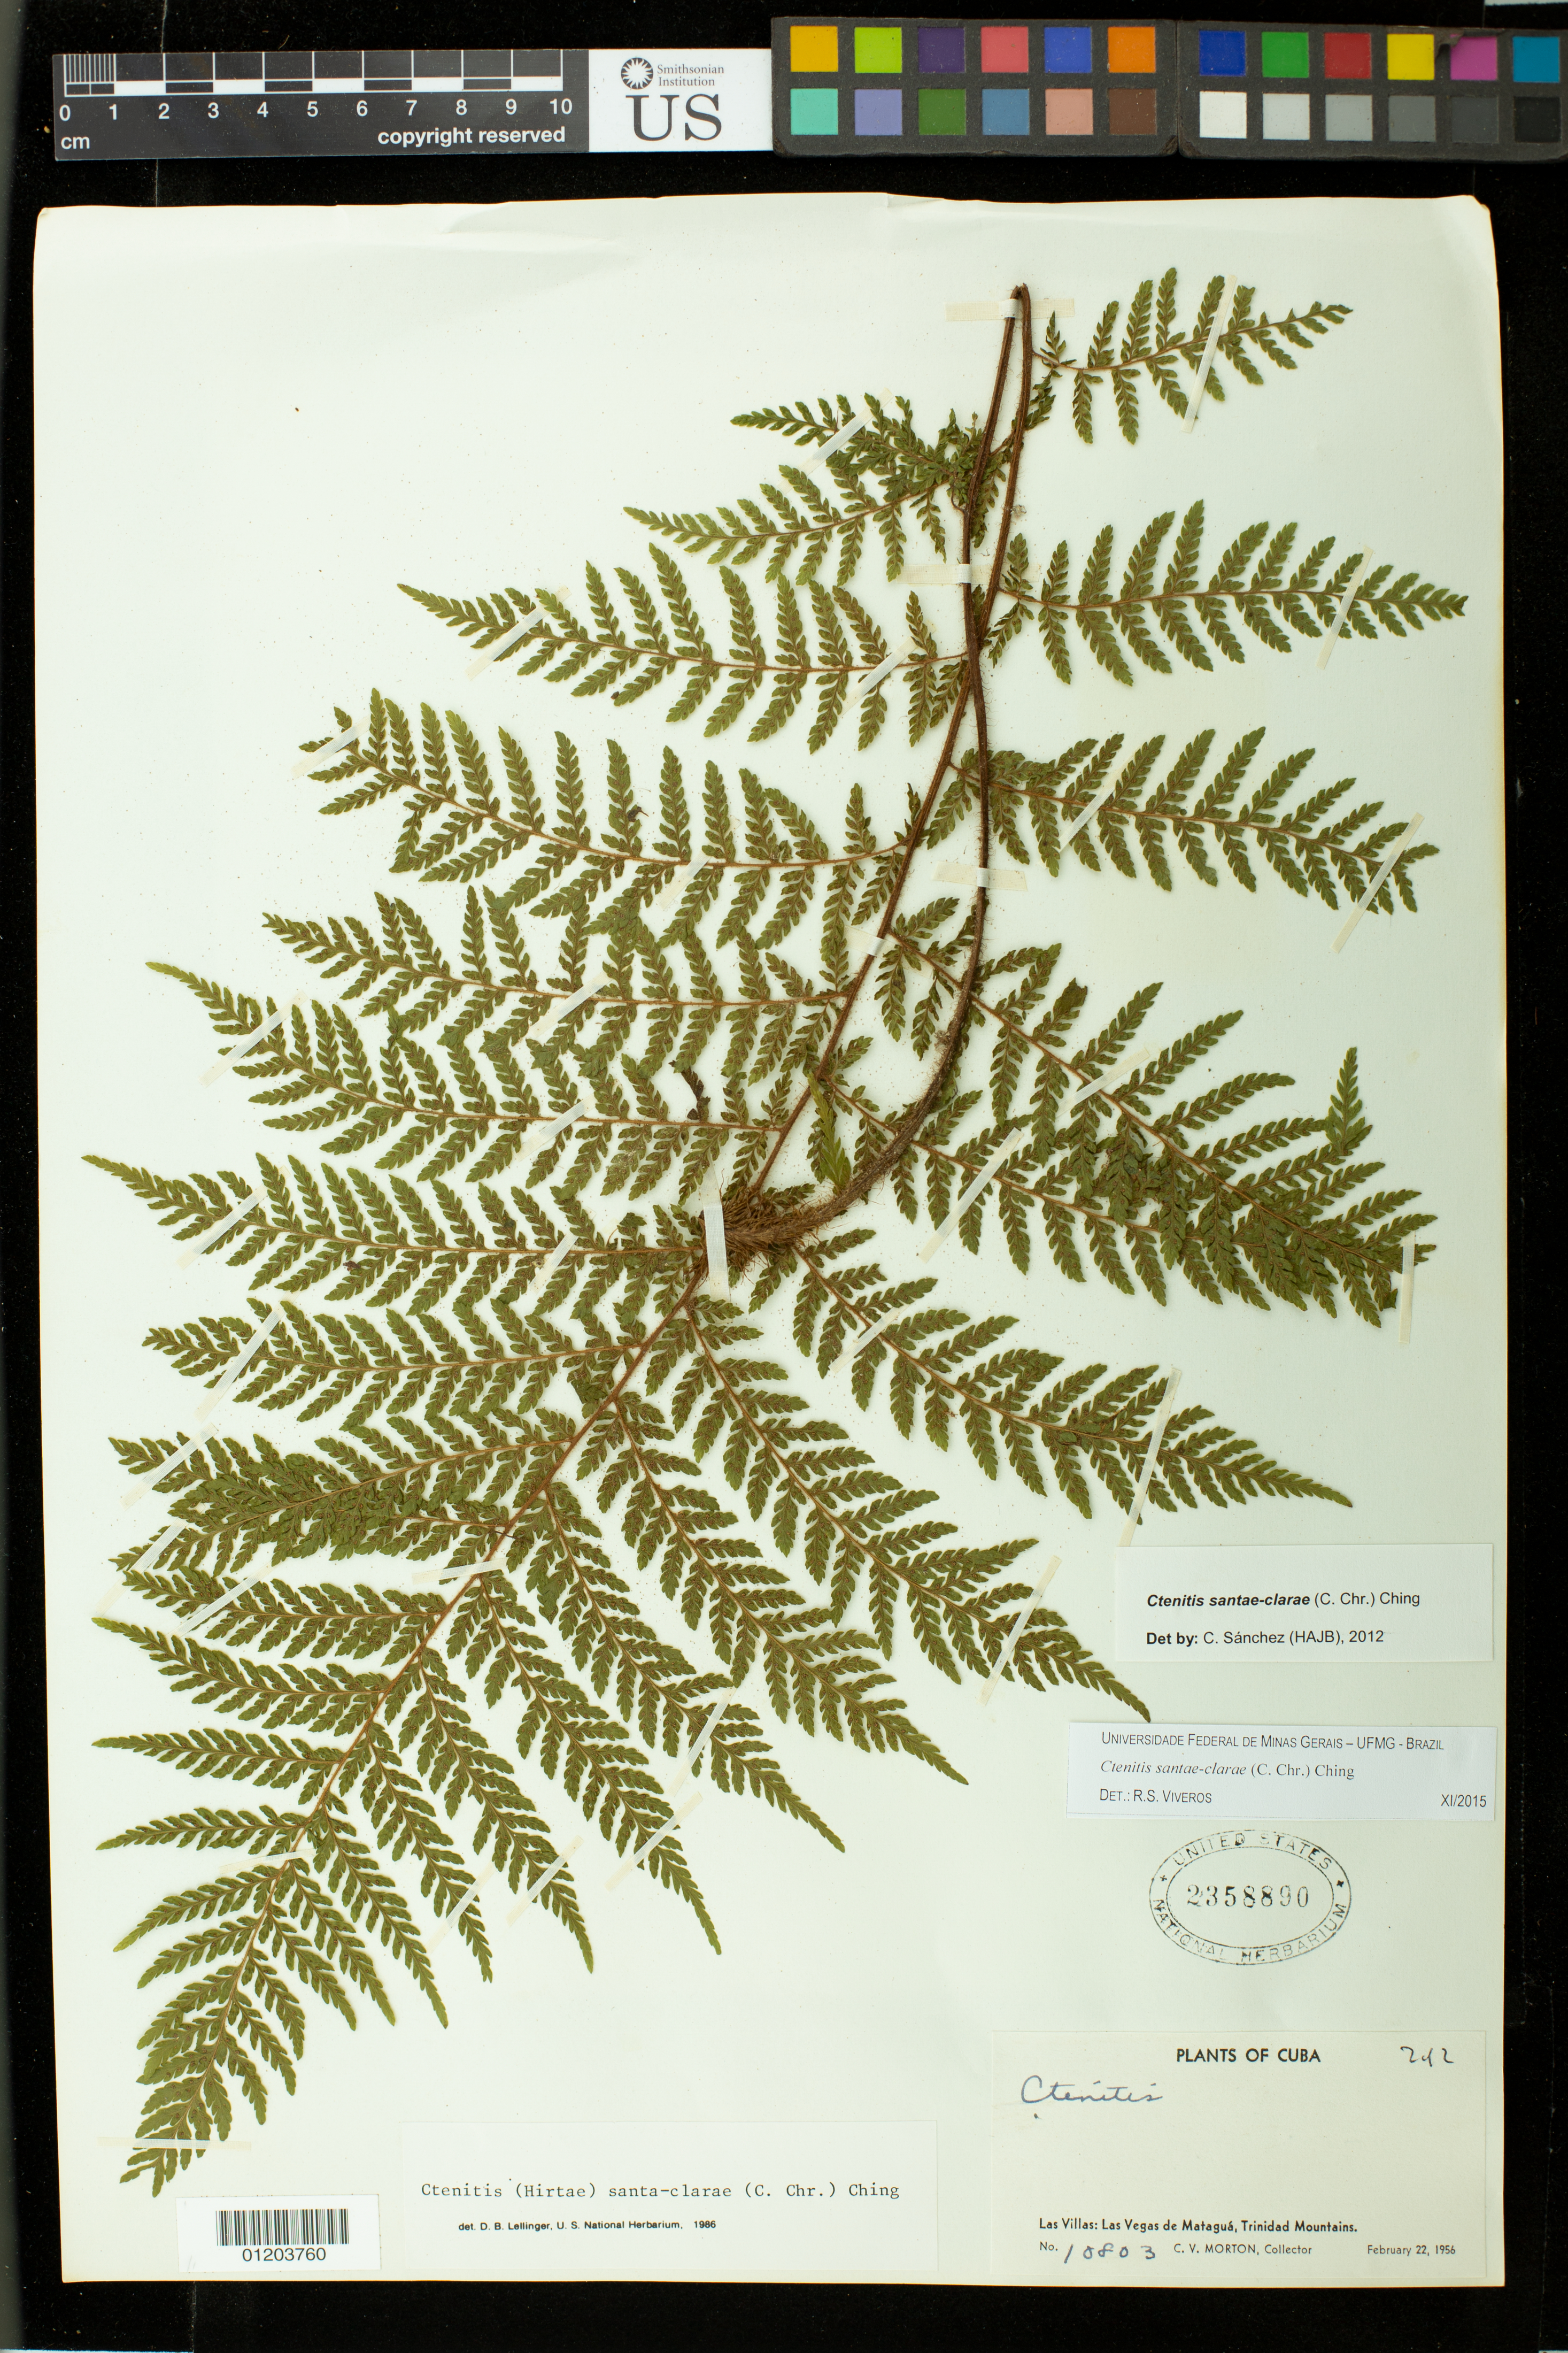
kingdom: Plantae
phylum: Tracheophyta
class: Polypodiopsida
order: Polypodiales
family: Dryopteridaceae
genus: Ctenitis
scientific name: Ctenitis santae-clarae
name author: (C. Chr.) Ching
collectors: C. V. Morton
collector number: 10803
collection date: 1956-02-22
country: Cuba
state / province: Villa Clara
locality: Las Villas: Las Vegas de Mataguá, Trinidad Mountains.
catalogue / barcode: US 2358890